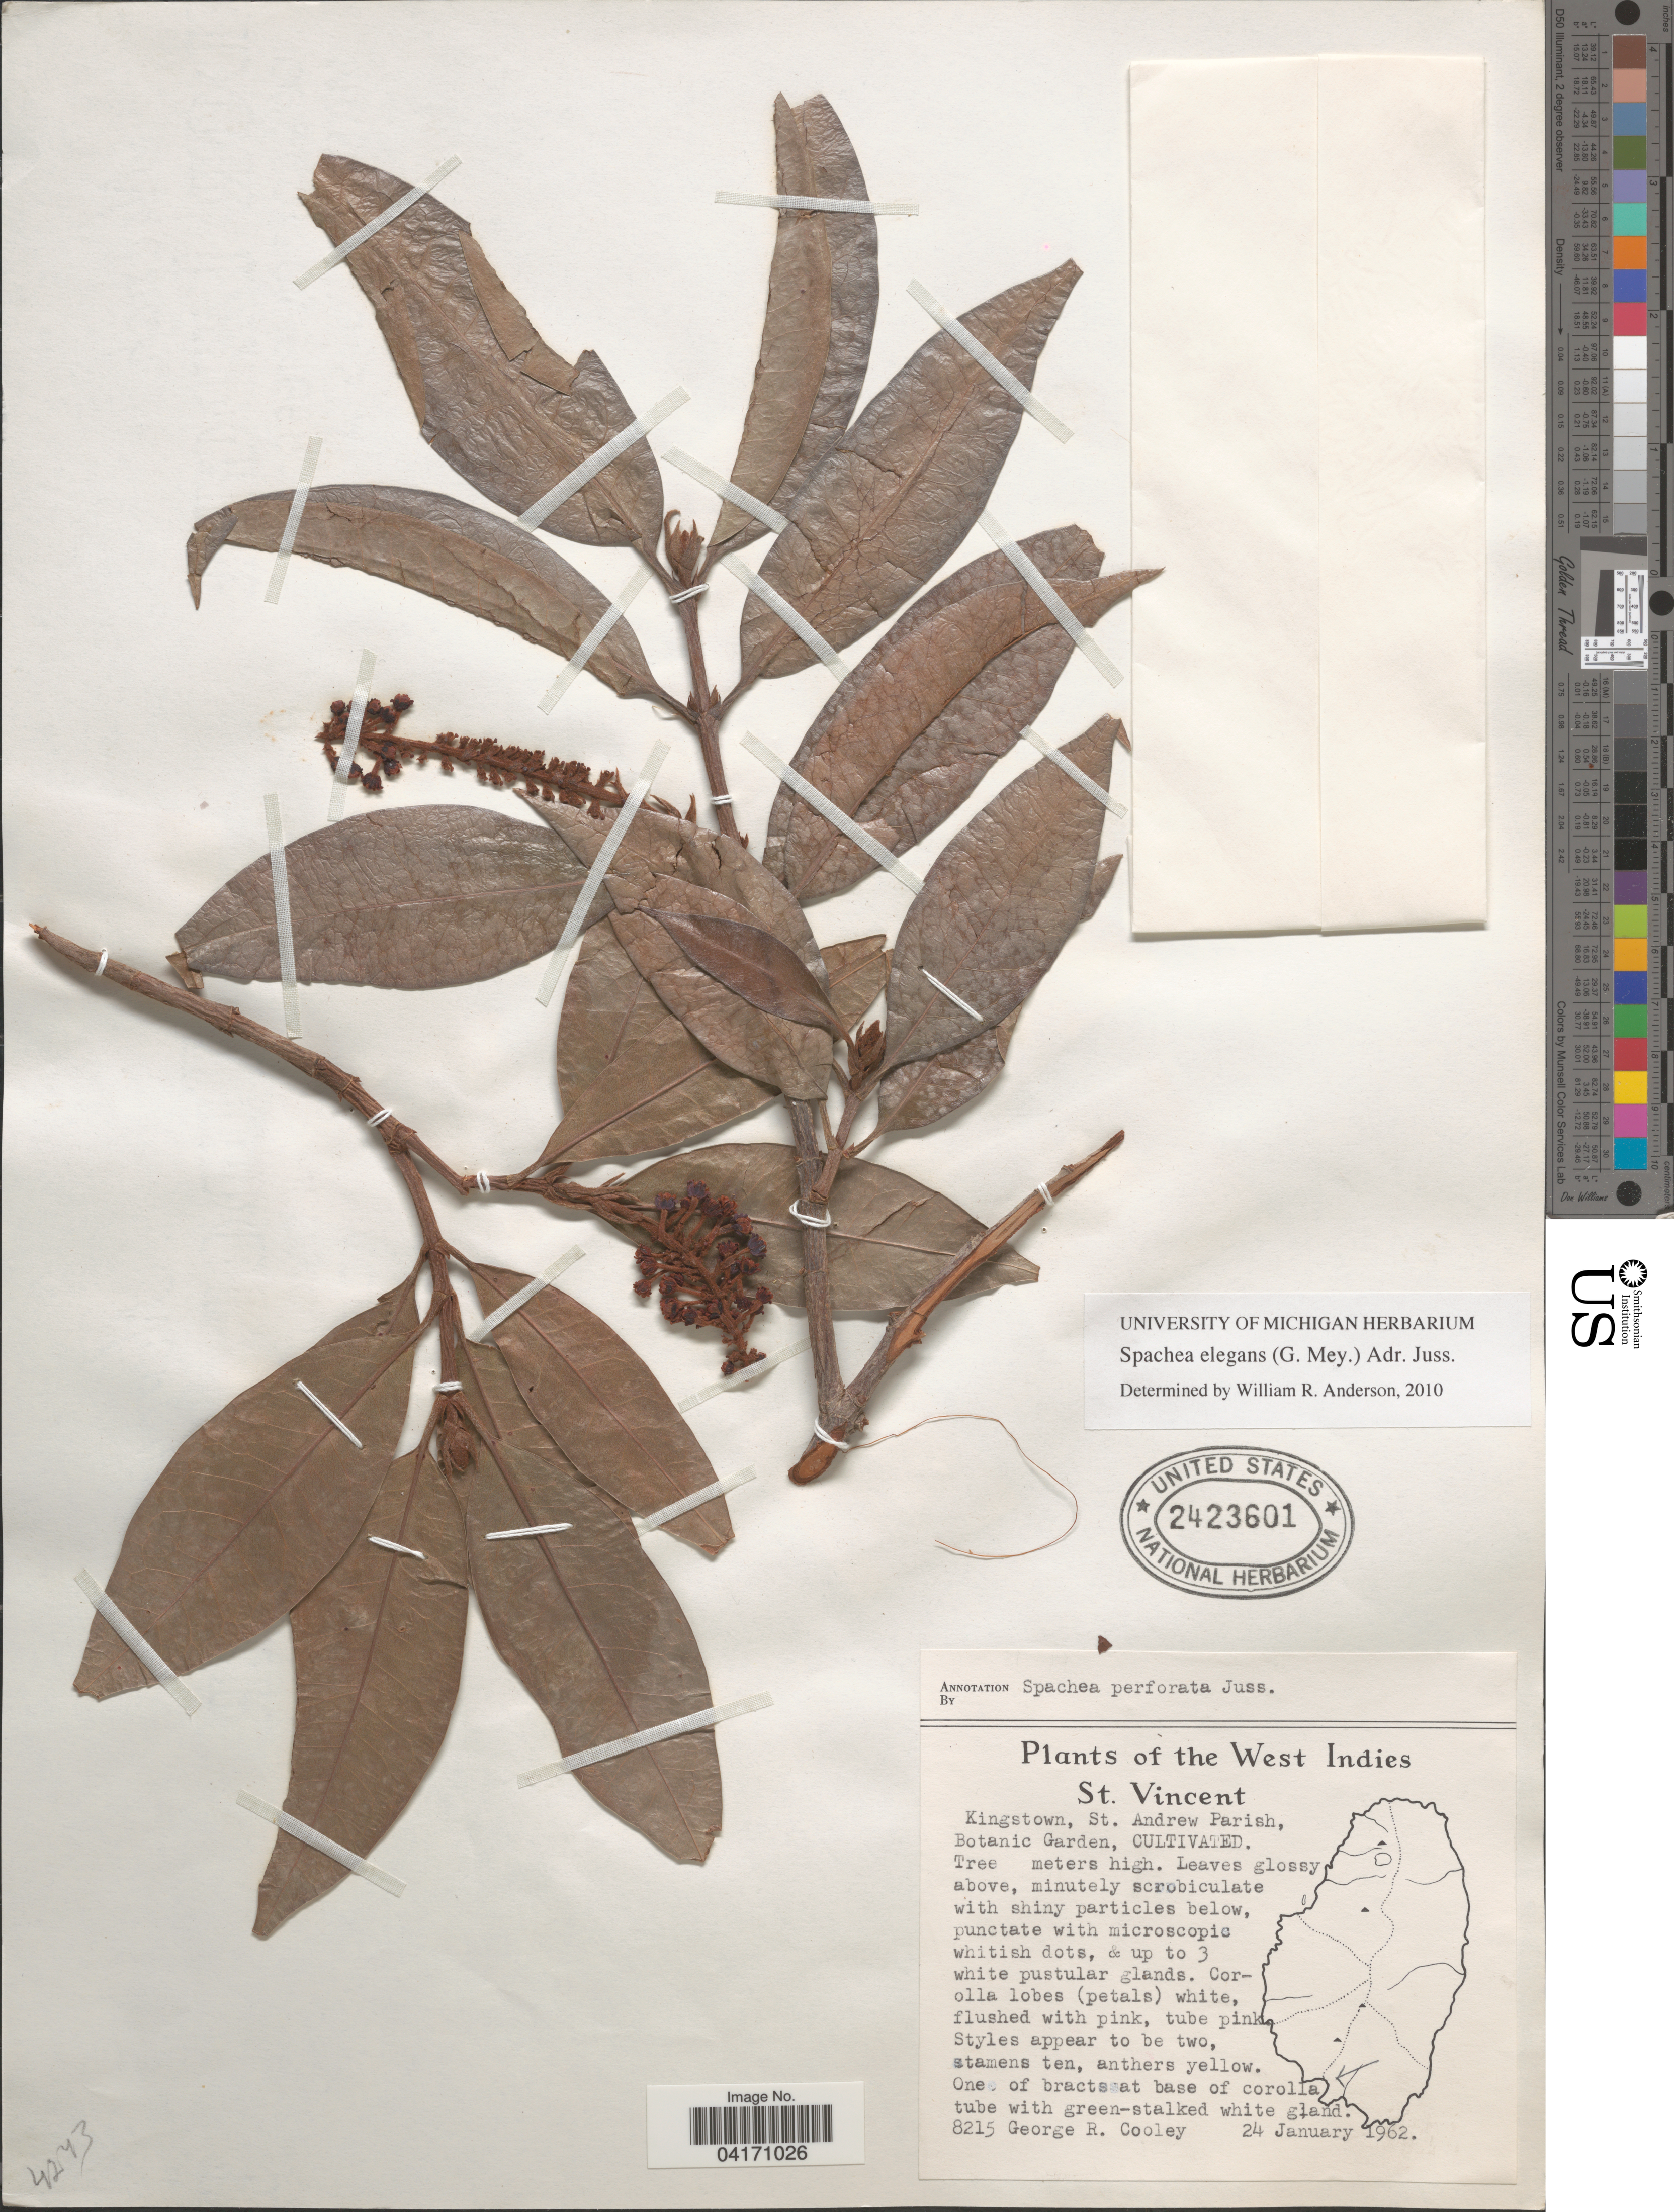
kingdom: Plantae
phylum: Tracheophyta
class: Magnoliopsida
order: Malpighiales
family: Malpighiaceae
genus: Spachea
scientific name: Spachea elegans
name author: A. Juss.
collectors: G. R. Cooley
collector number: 8215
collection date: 1962-01-24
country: St. Vincent - Grenadines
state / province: Saint Andrew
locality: Kingstown, St. Andrew Parish, Botanic Garden, Cultivated.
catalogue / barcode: US 2423601